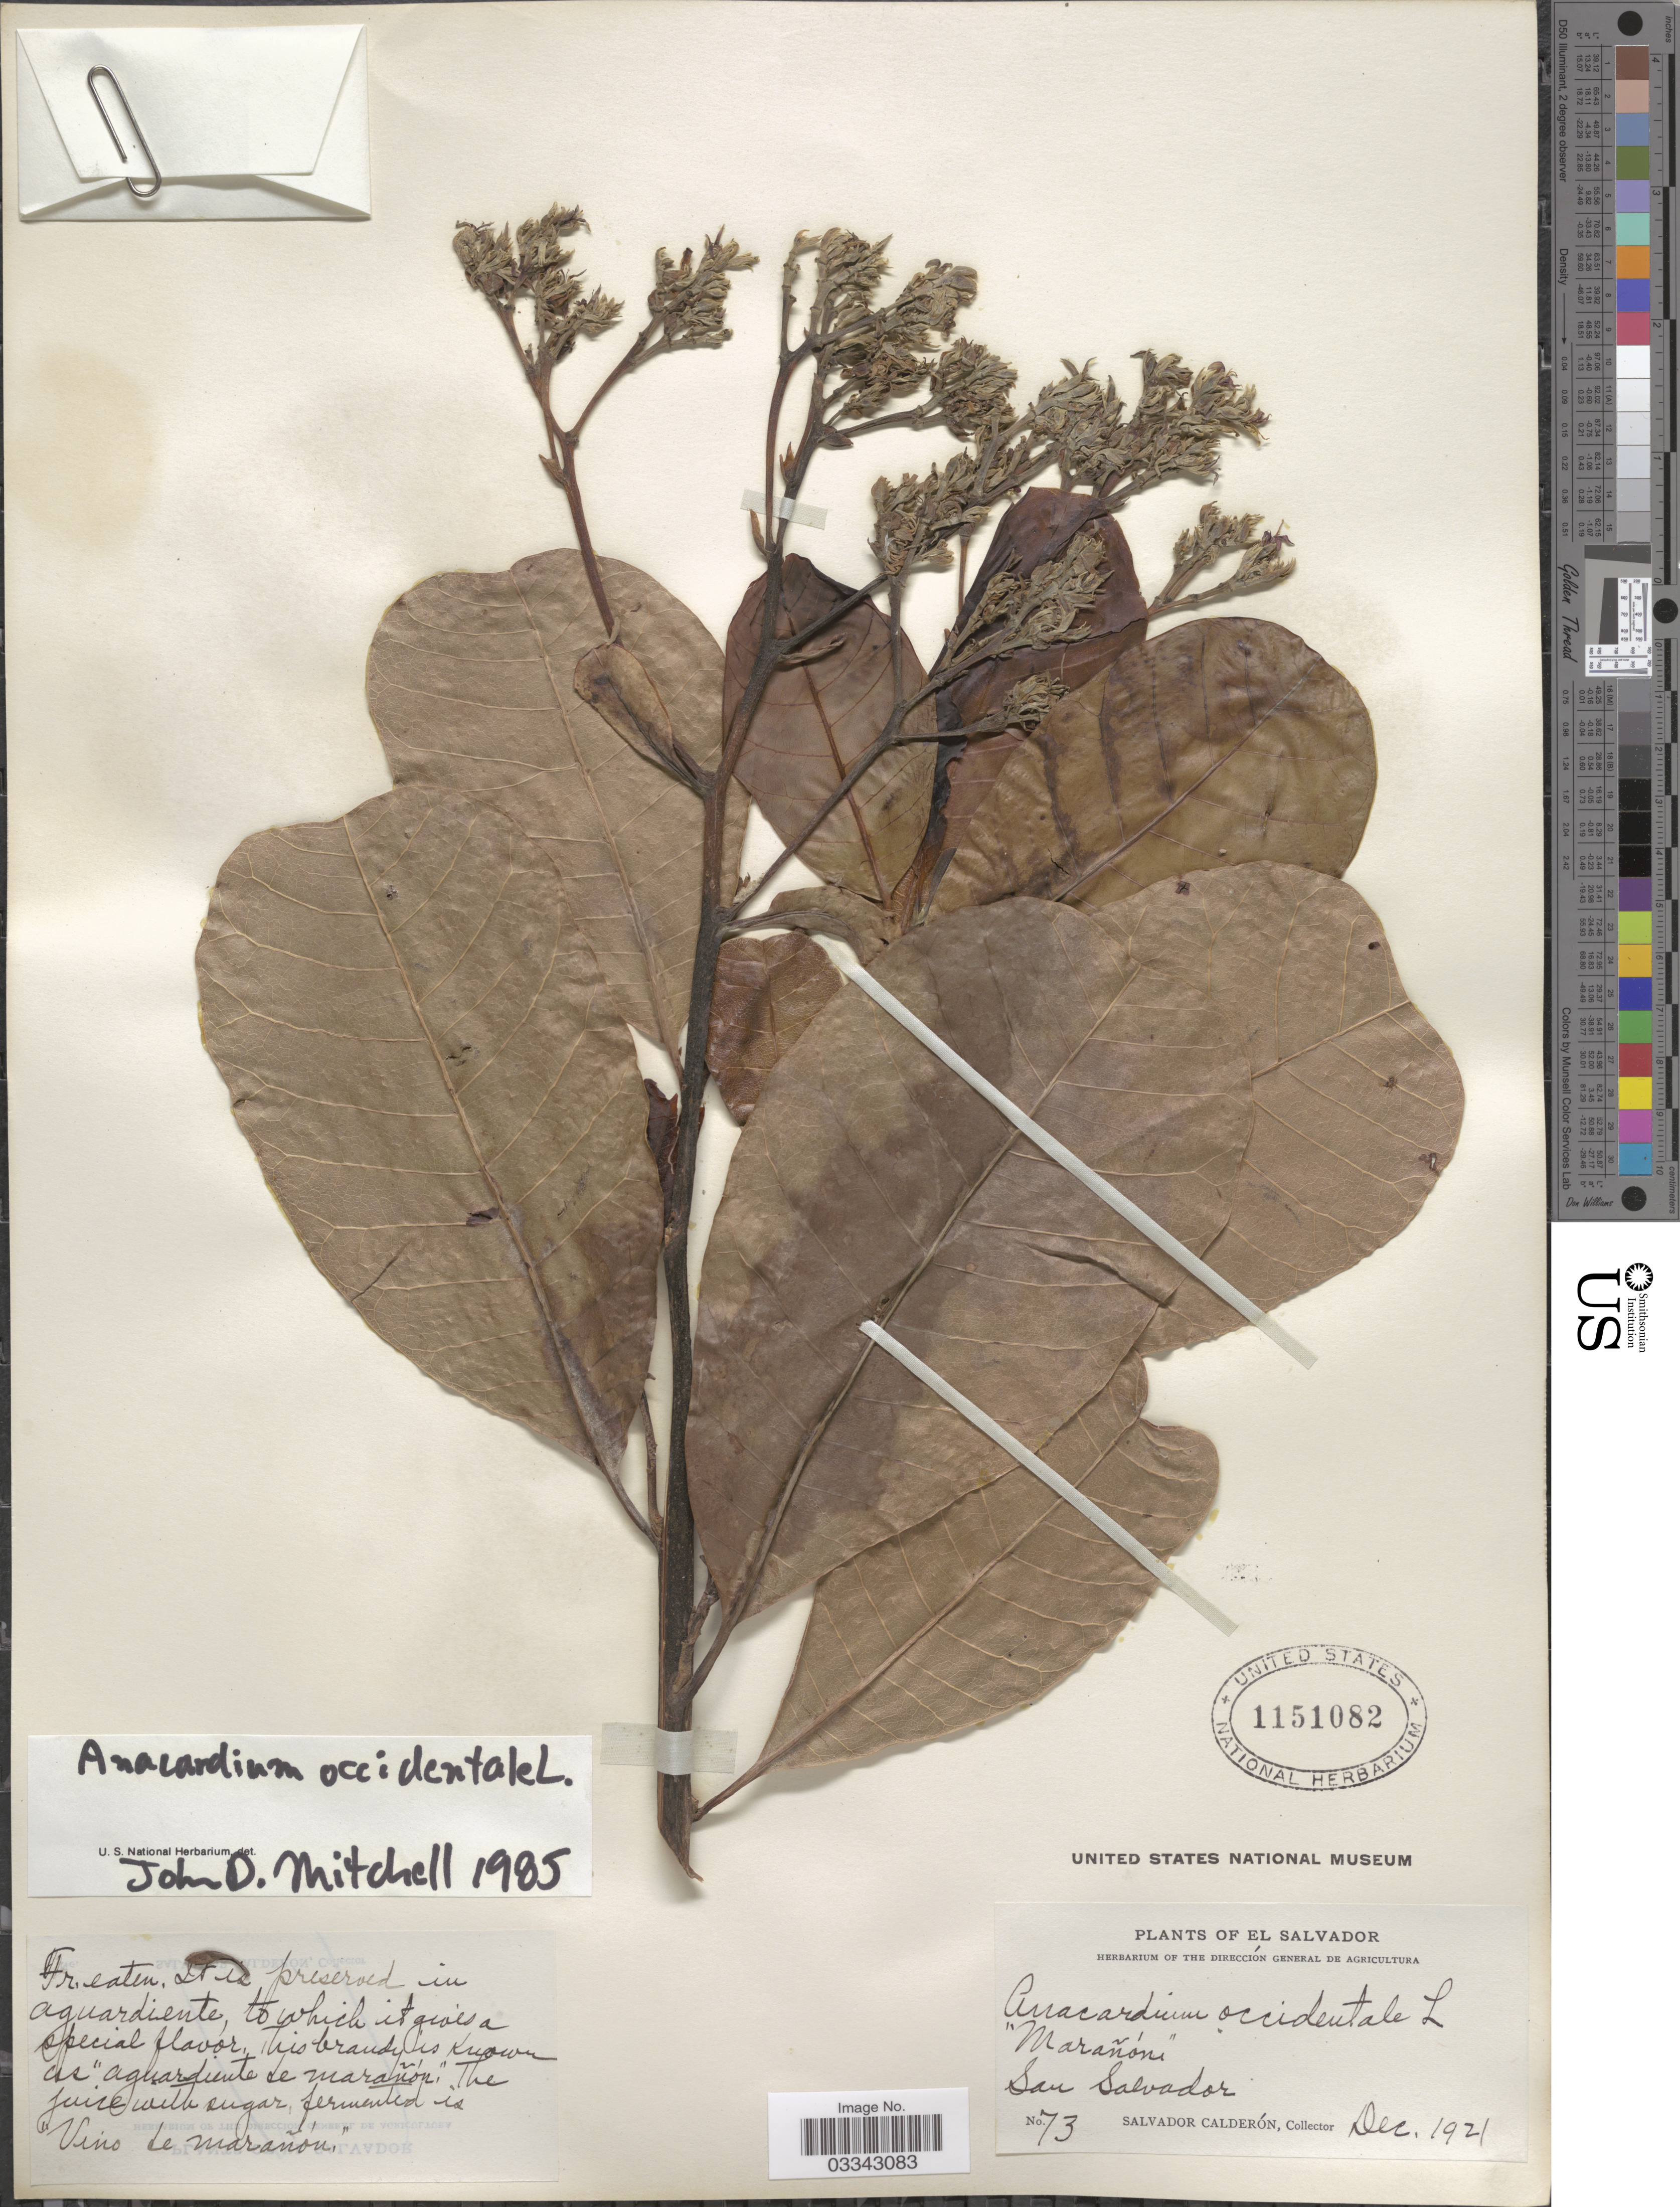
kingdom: Plantae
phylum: Tracheophyta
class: Magnoliopsida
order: Sapindales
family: Anacardiaceae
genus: Anacardium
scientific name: Anacardium occidentale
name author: L.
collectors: S. Calderón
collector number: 73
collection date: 1921-12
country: El Salvador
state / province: San Salvador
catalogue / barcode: US 1151082